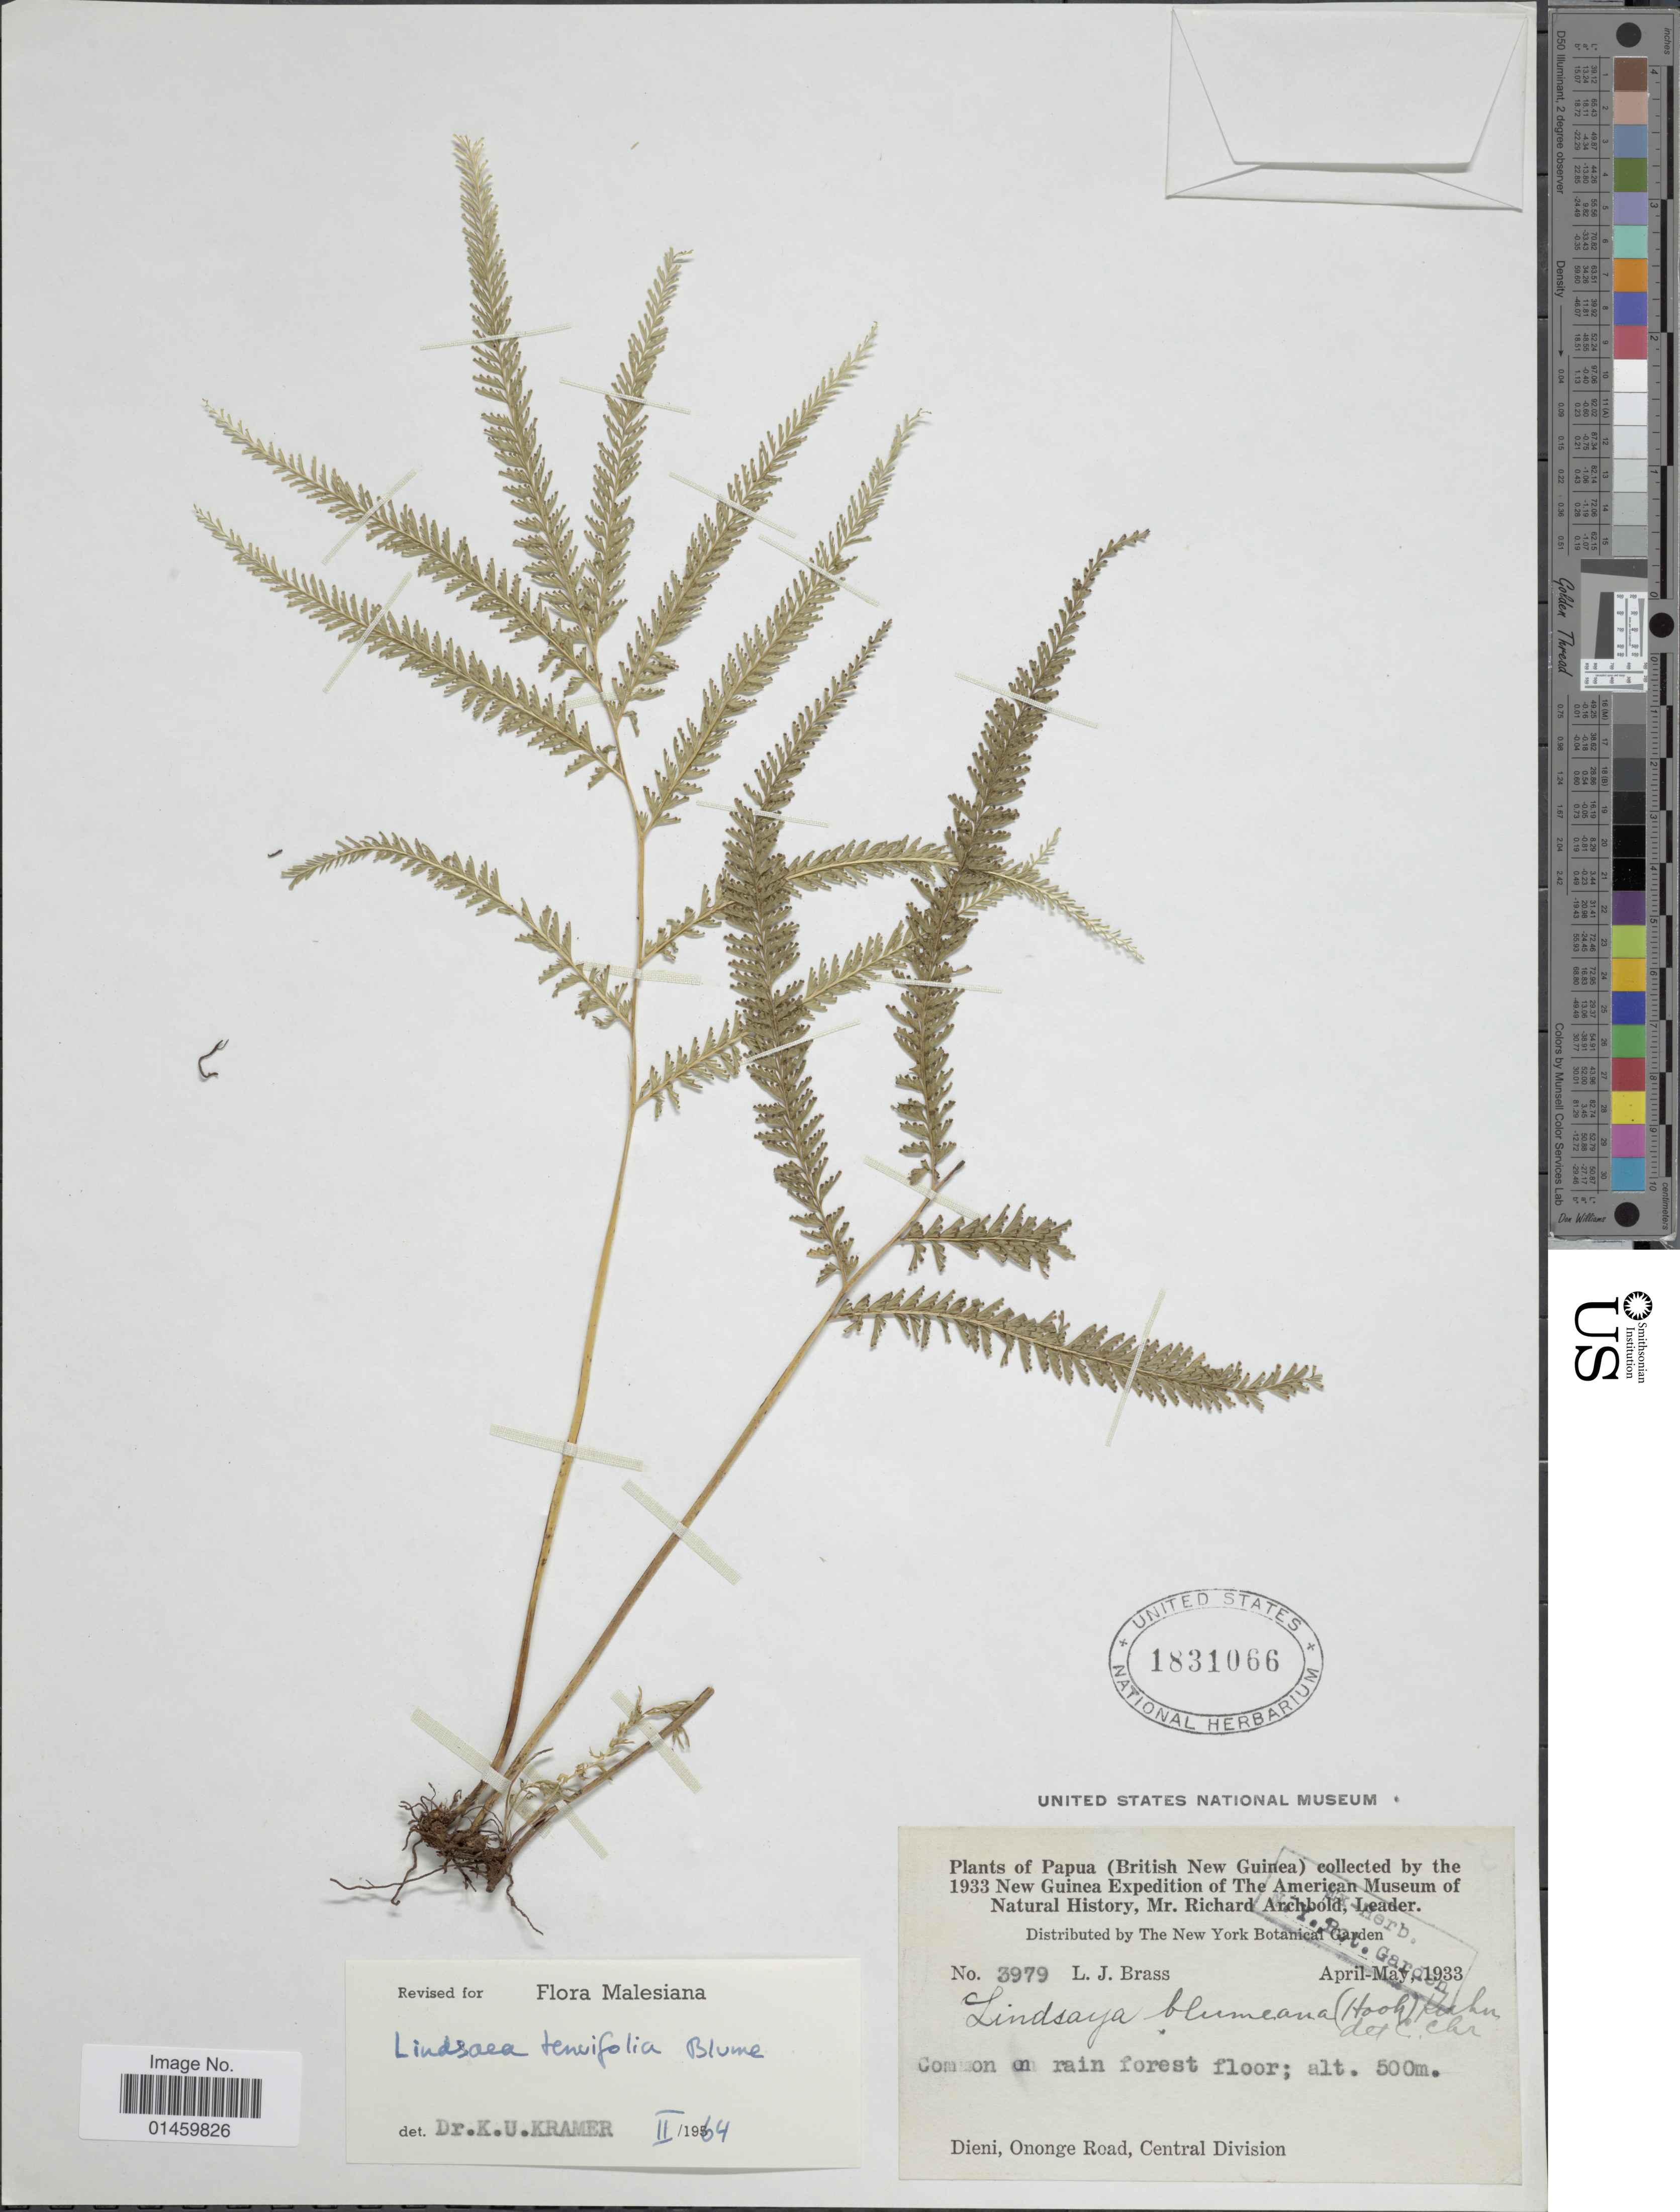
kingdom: Plantae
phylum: Tracheophyta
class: Polypodiopsida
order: Polypodiales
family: Lindsaeaceae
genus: Lindsaea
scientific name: Lindsaea tenuifolia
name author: Blume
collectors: L. J. Brass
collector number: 3979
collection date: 1933-04/1933-05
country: Papua New Guinea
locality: Papua (British New Guinea). Dieni, Ononge Road, Central Division,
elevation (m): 500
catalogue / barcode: US 1831066